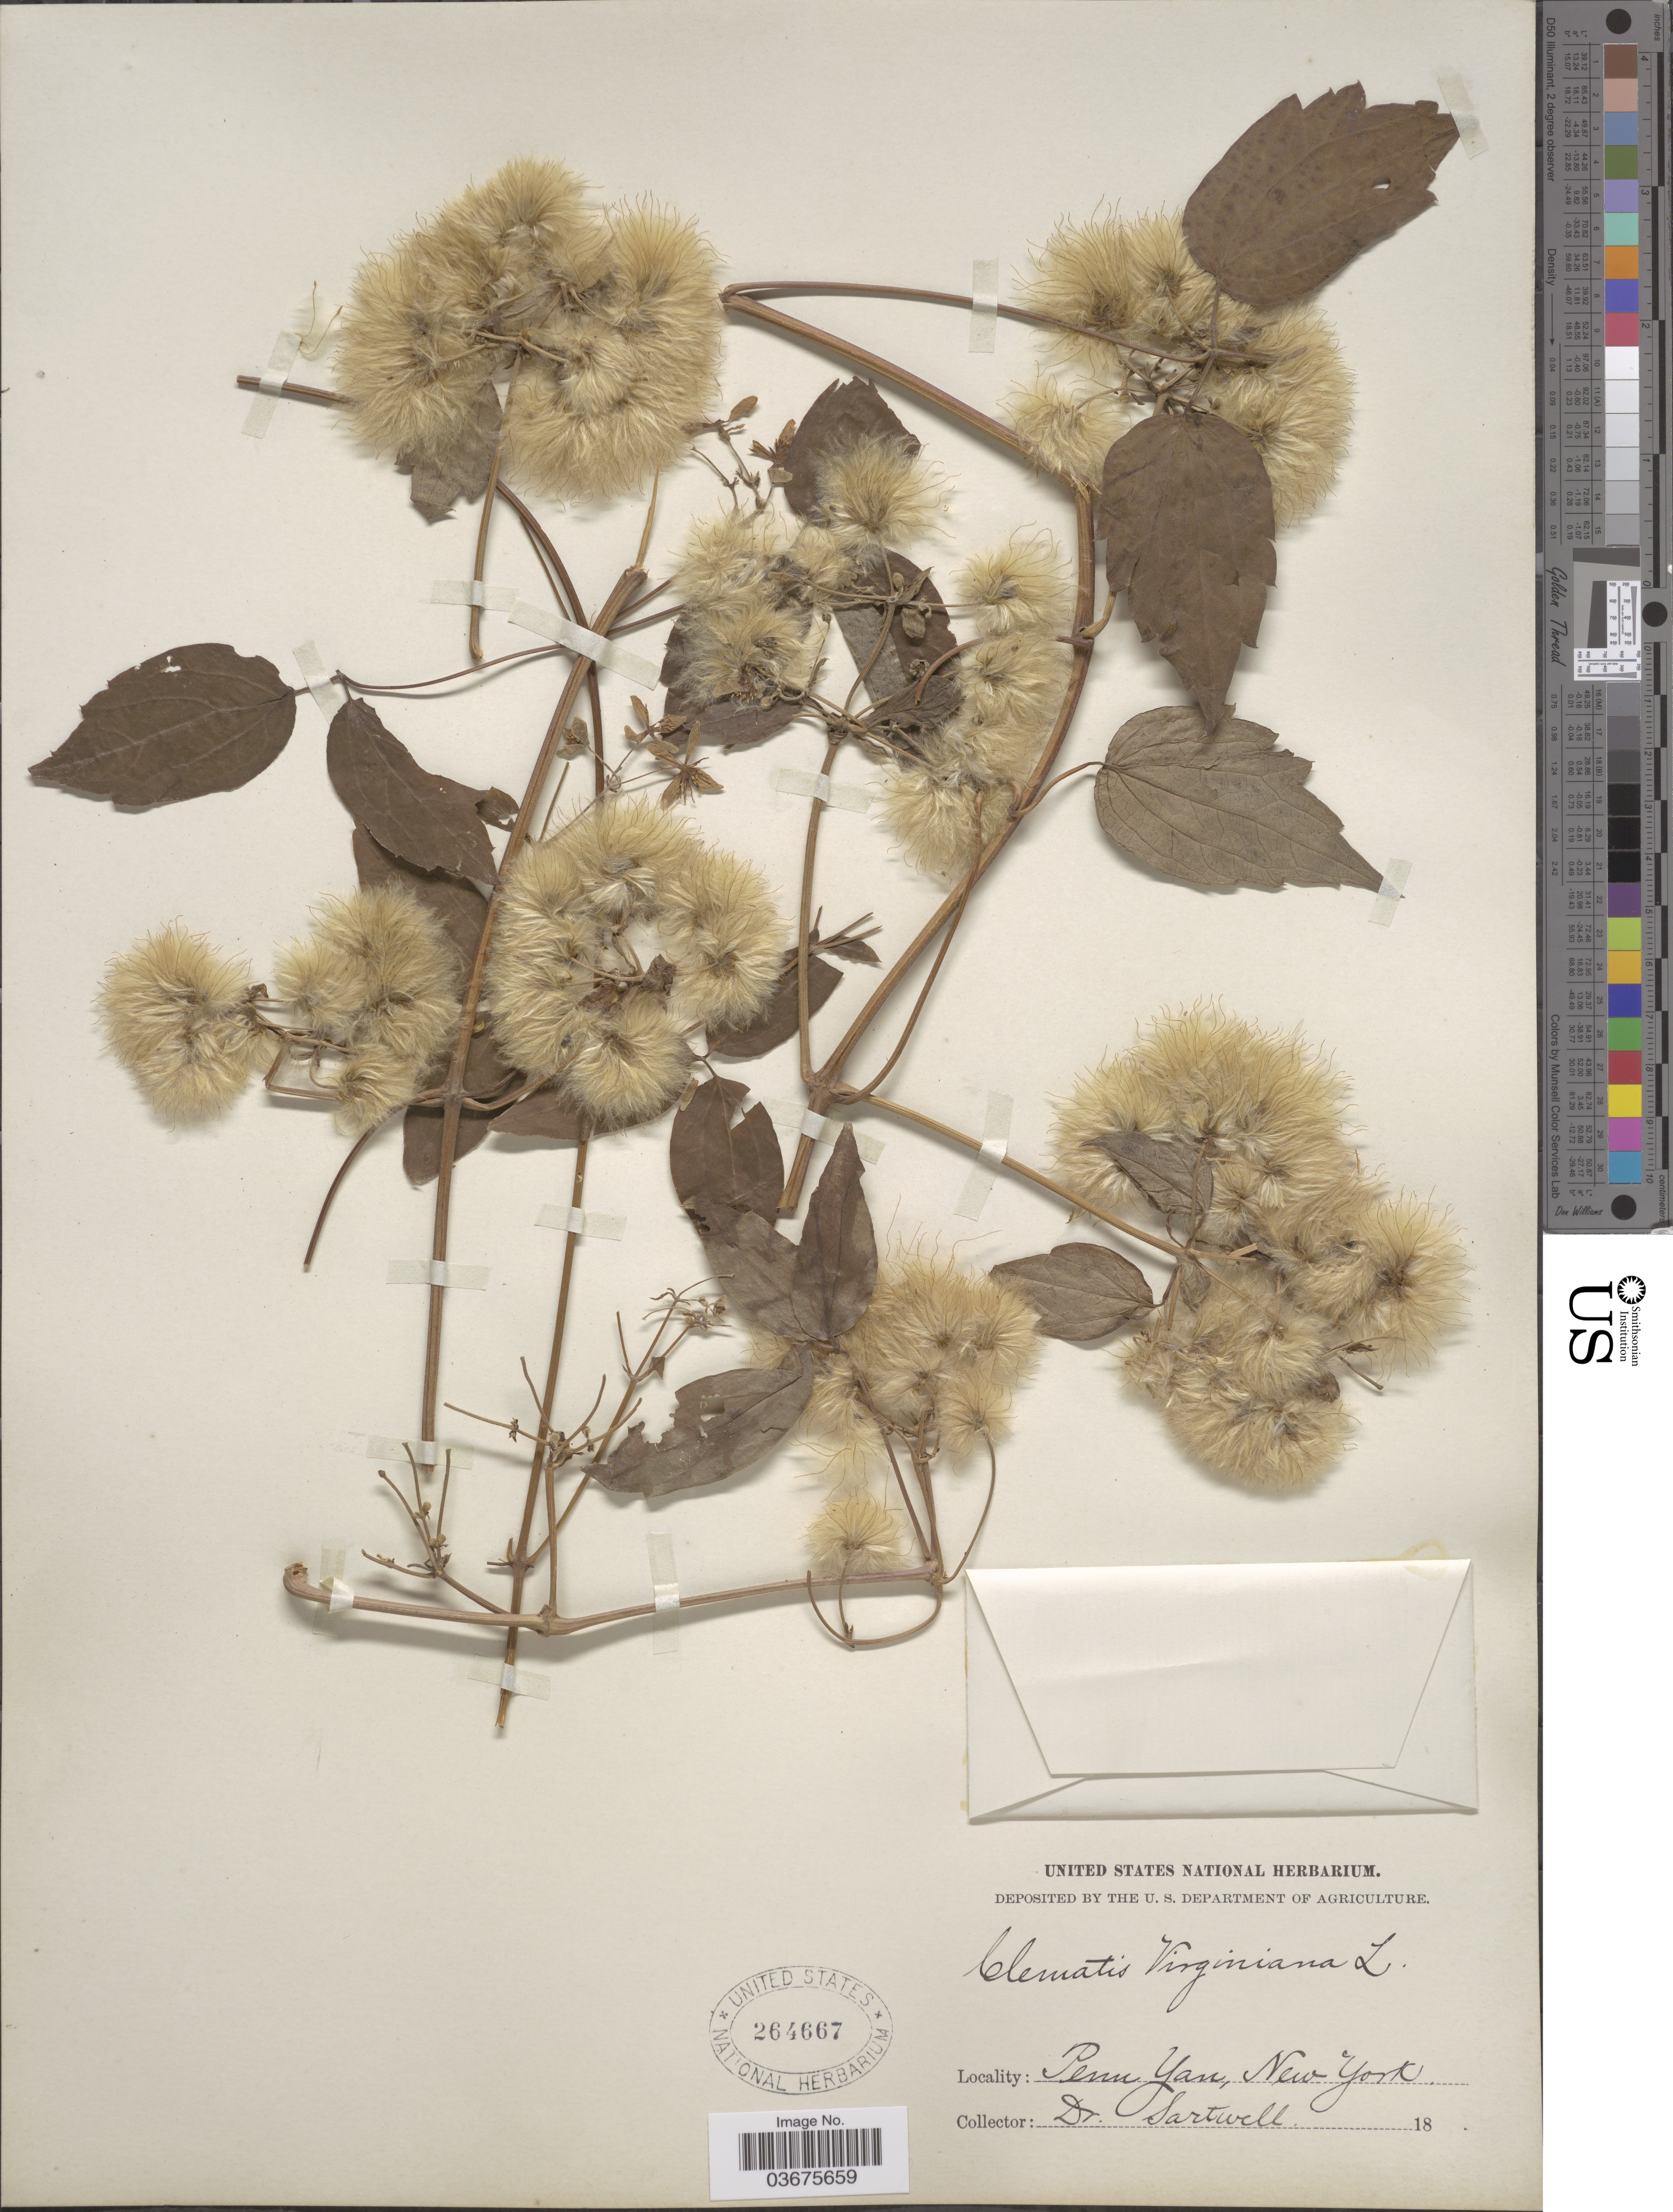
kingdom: Plantae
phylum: Tracheophyta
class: Magnoliopsida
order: Ranunculales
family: Ranunculaceae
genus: Clematis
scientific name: Clematis virginiana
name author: L.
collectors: Sartwell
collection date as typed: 18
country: United States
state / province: New York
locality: Penn Yan.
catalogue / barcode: US 264667